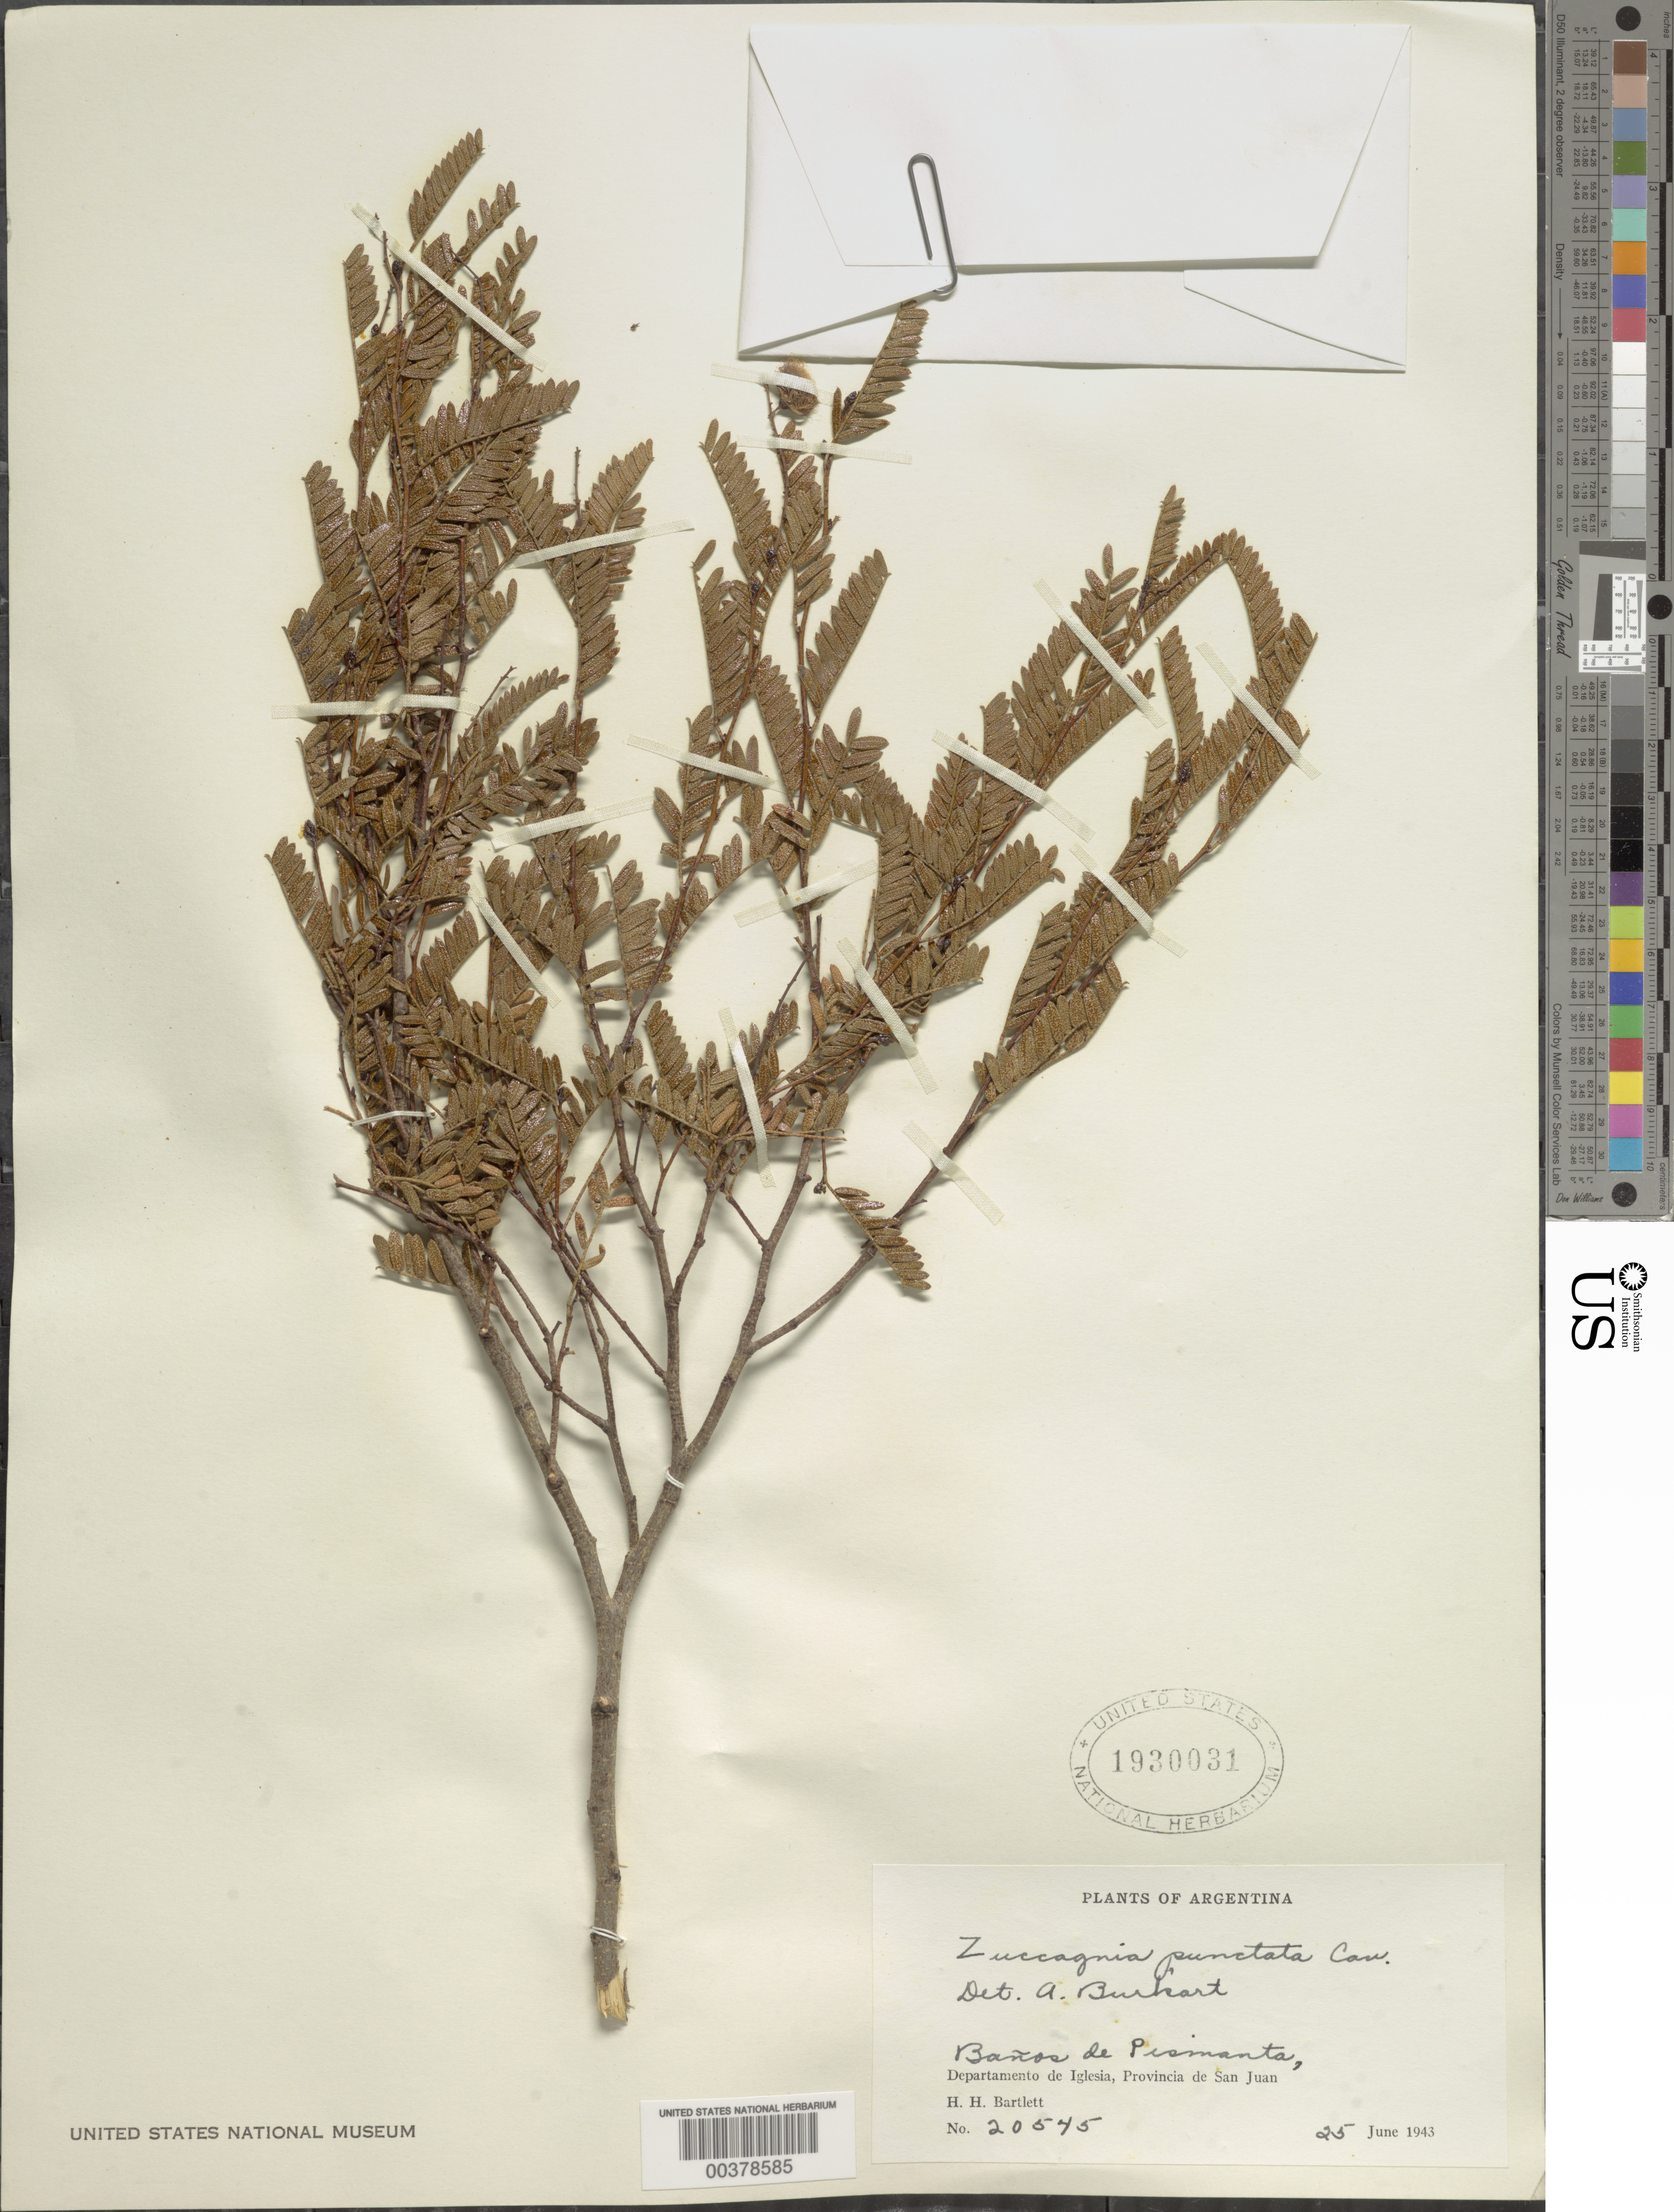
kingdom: Plantae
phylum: Tracheophyta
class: Magnoliopsida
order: Fabales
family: Fabaceae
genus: Zuccagnia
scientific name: Zuccagnia punctata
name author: Cav.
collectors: H. H. Bartlett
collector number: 20545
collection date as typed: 25 Jun 1943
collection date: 1943-06-25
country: Argentina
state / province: San Juan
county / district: Iglesia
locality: Banos de Pismanta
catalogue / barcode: US 1930031